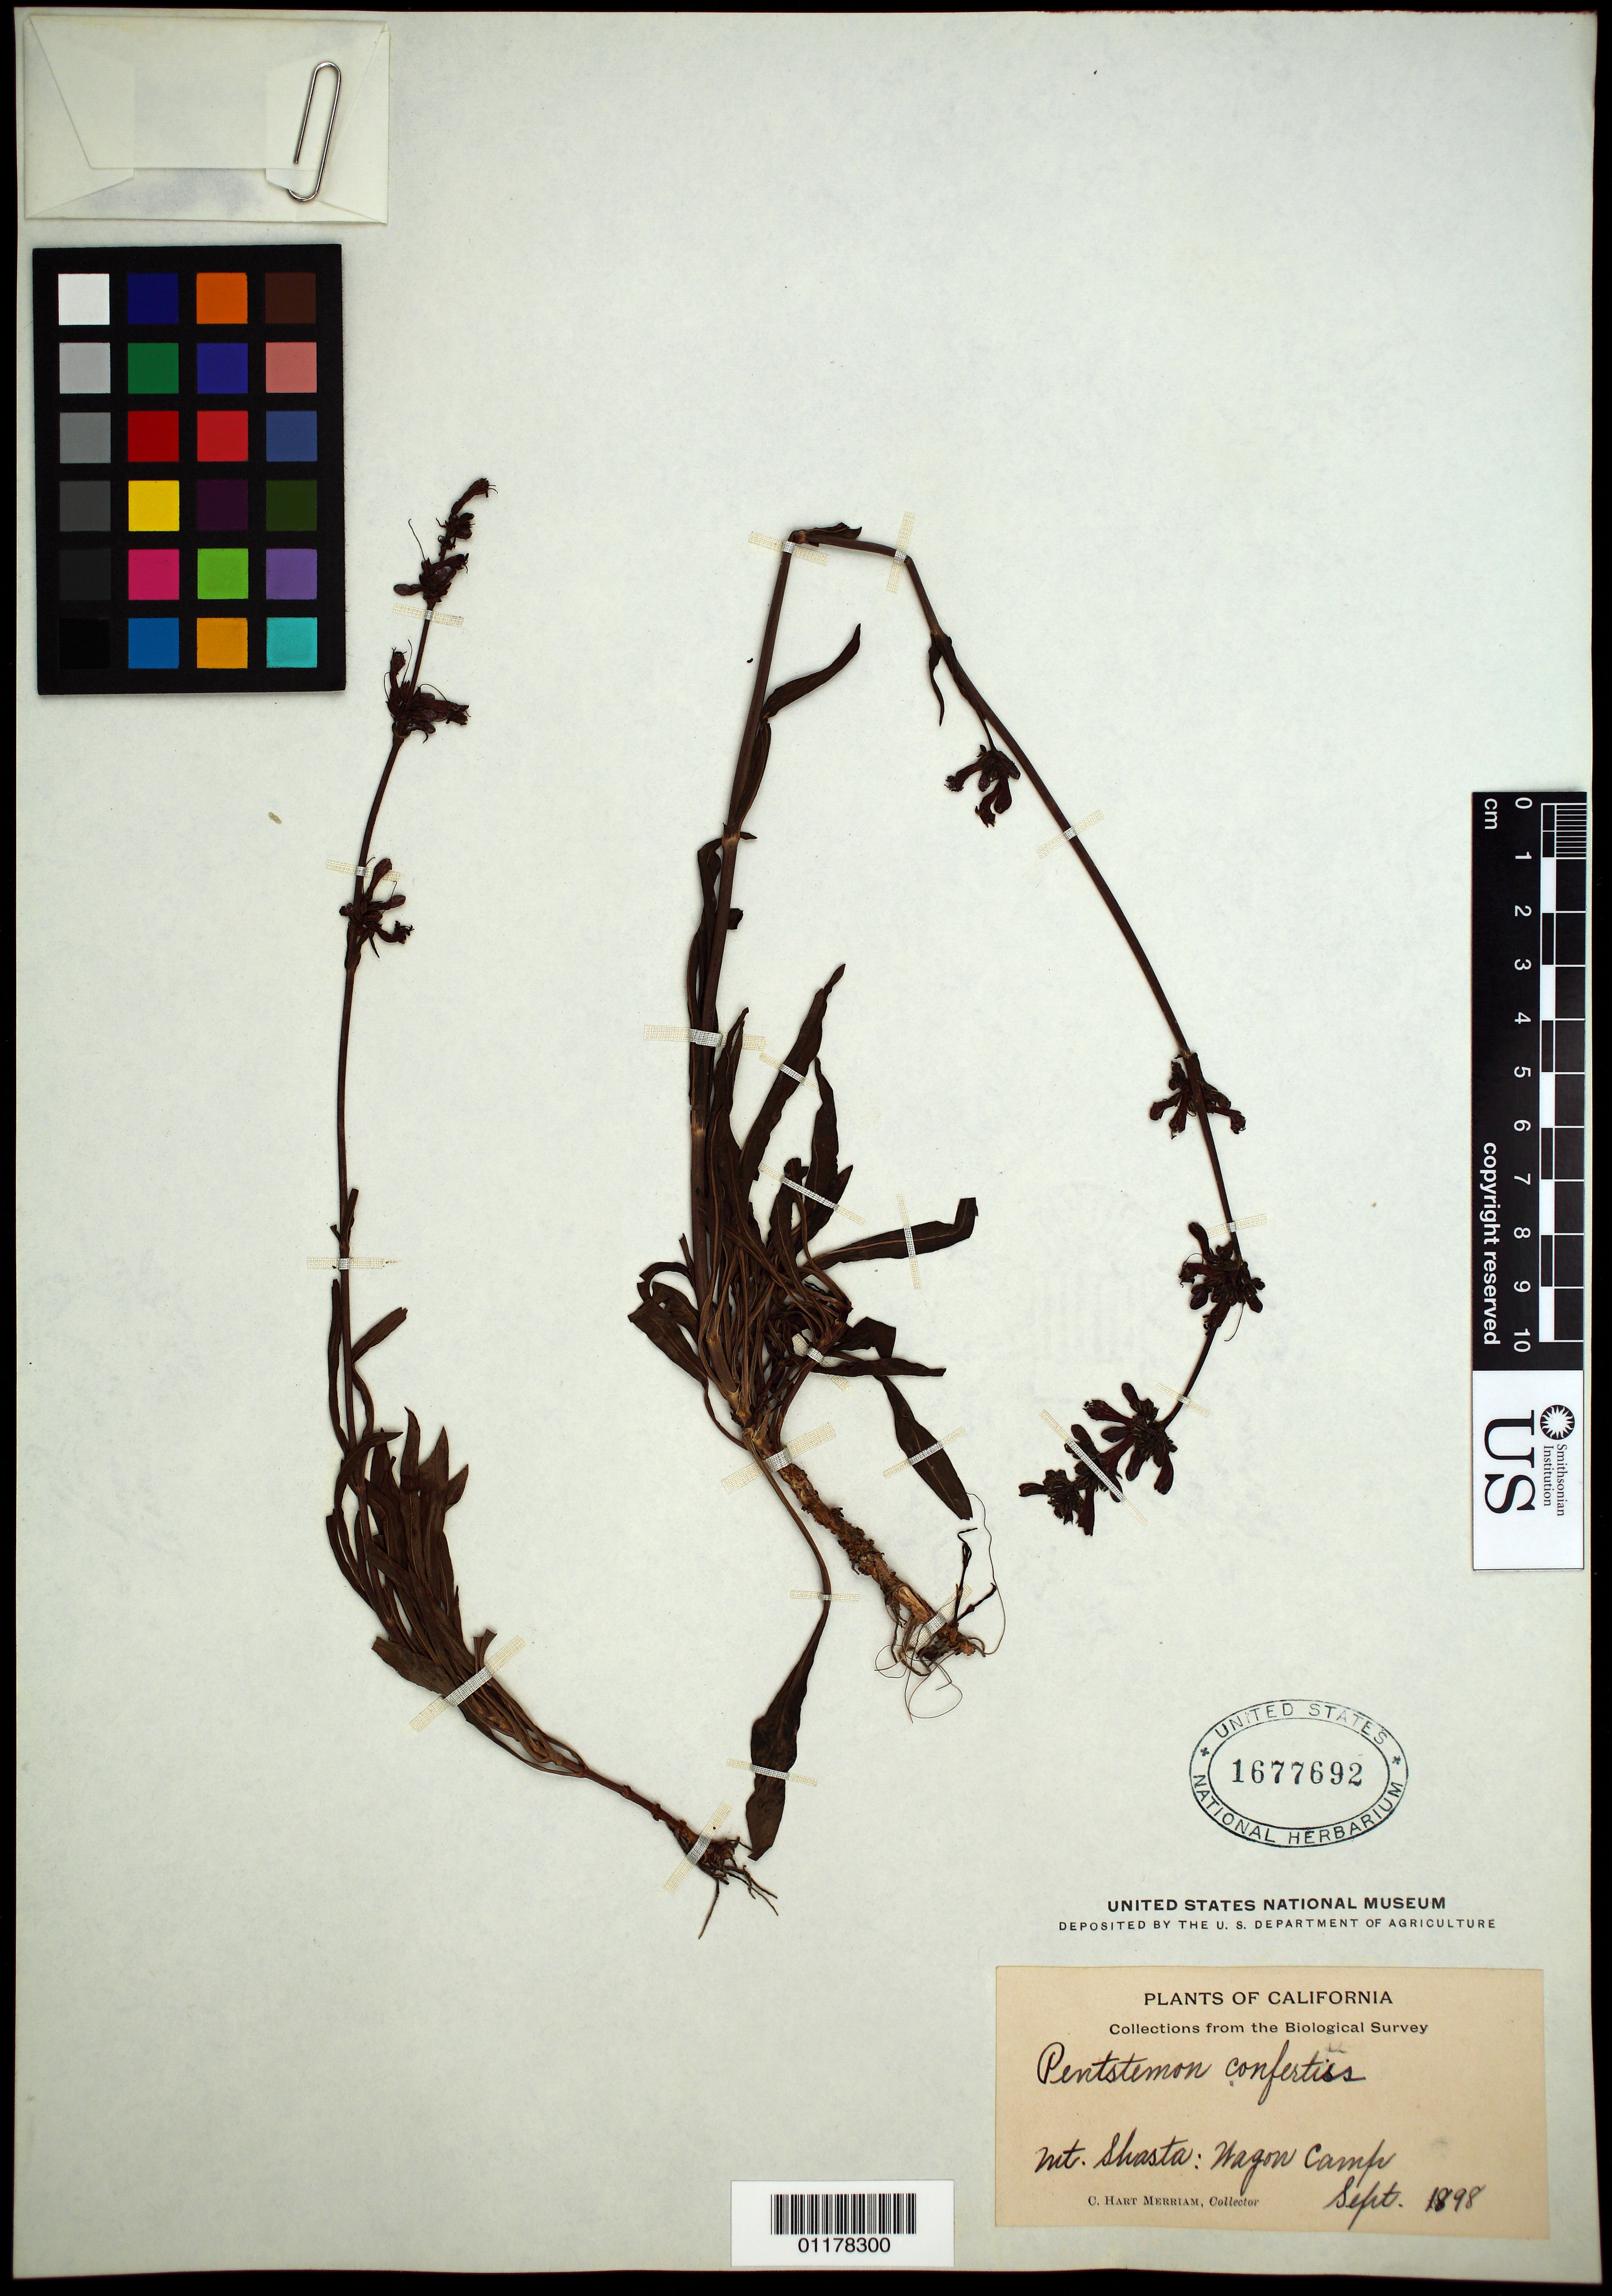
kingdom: Plantae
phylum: Tracheophyta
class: Magnoliopsida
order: Lamiales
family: Plantaginaceae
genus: Penstemon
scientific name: Penstemon confertus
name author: Douglas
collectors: C. Merriam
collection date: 1898-09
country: United States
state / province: California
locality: Mt. Shasta, Wagon camp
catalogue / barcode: US 1677692